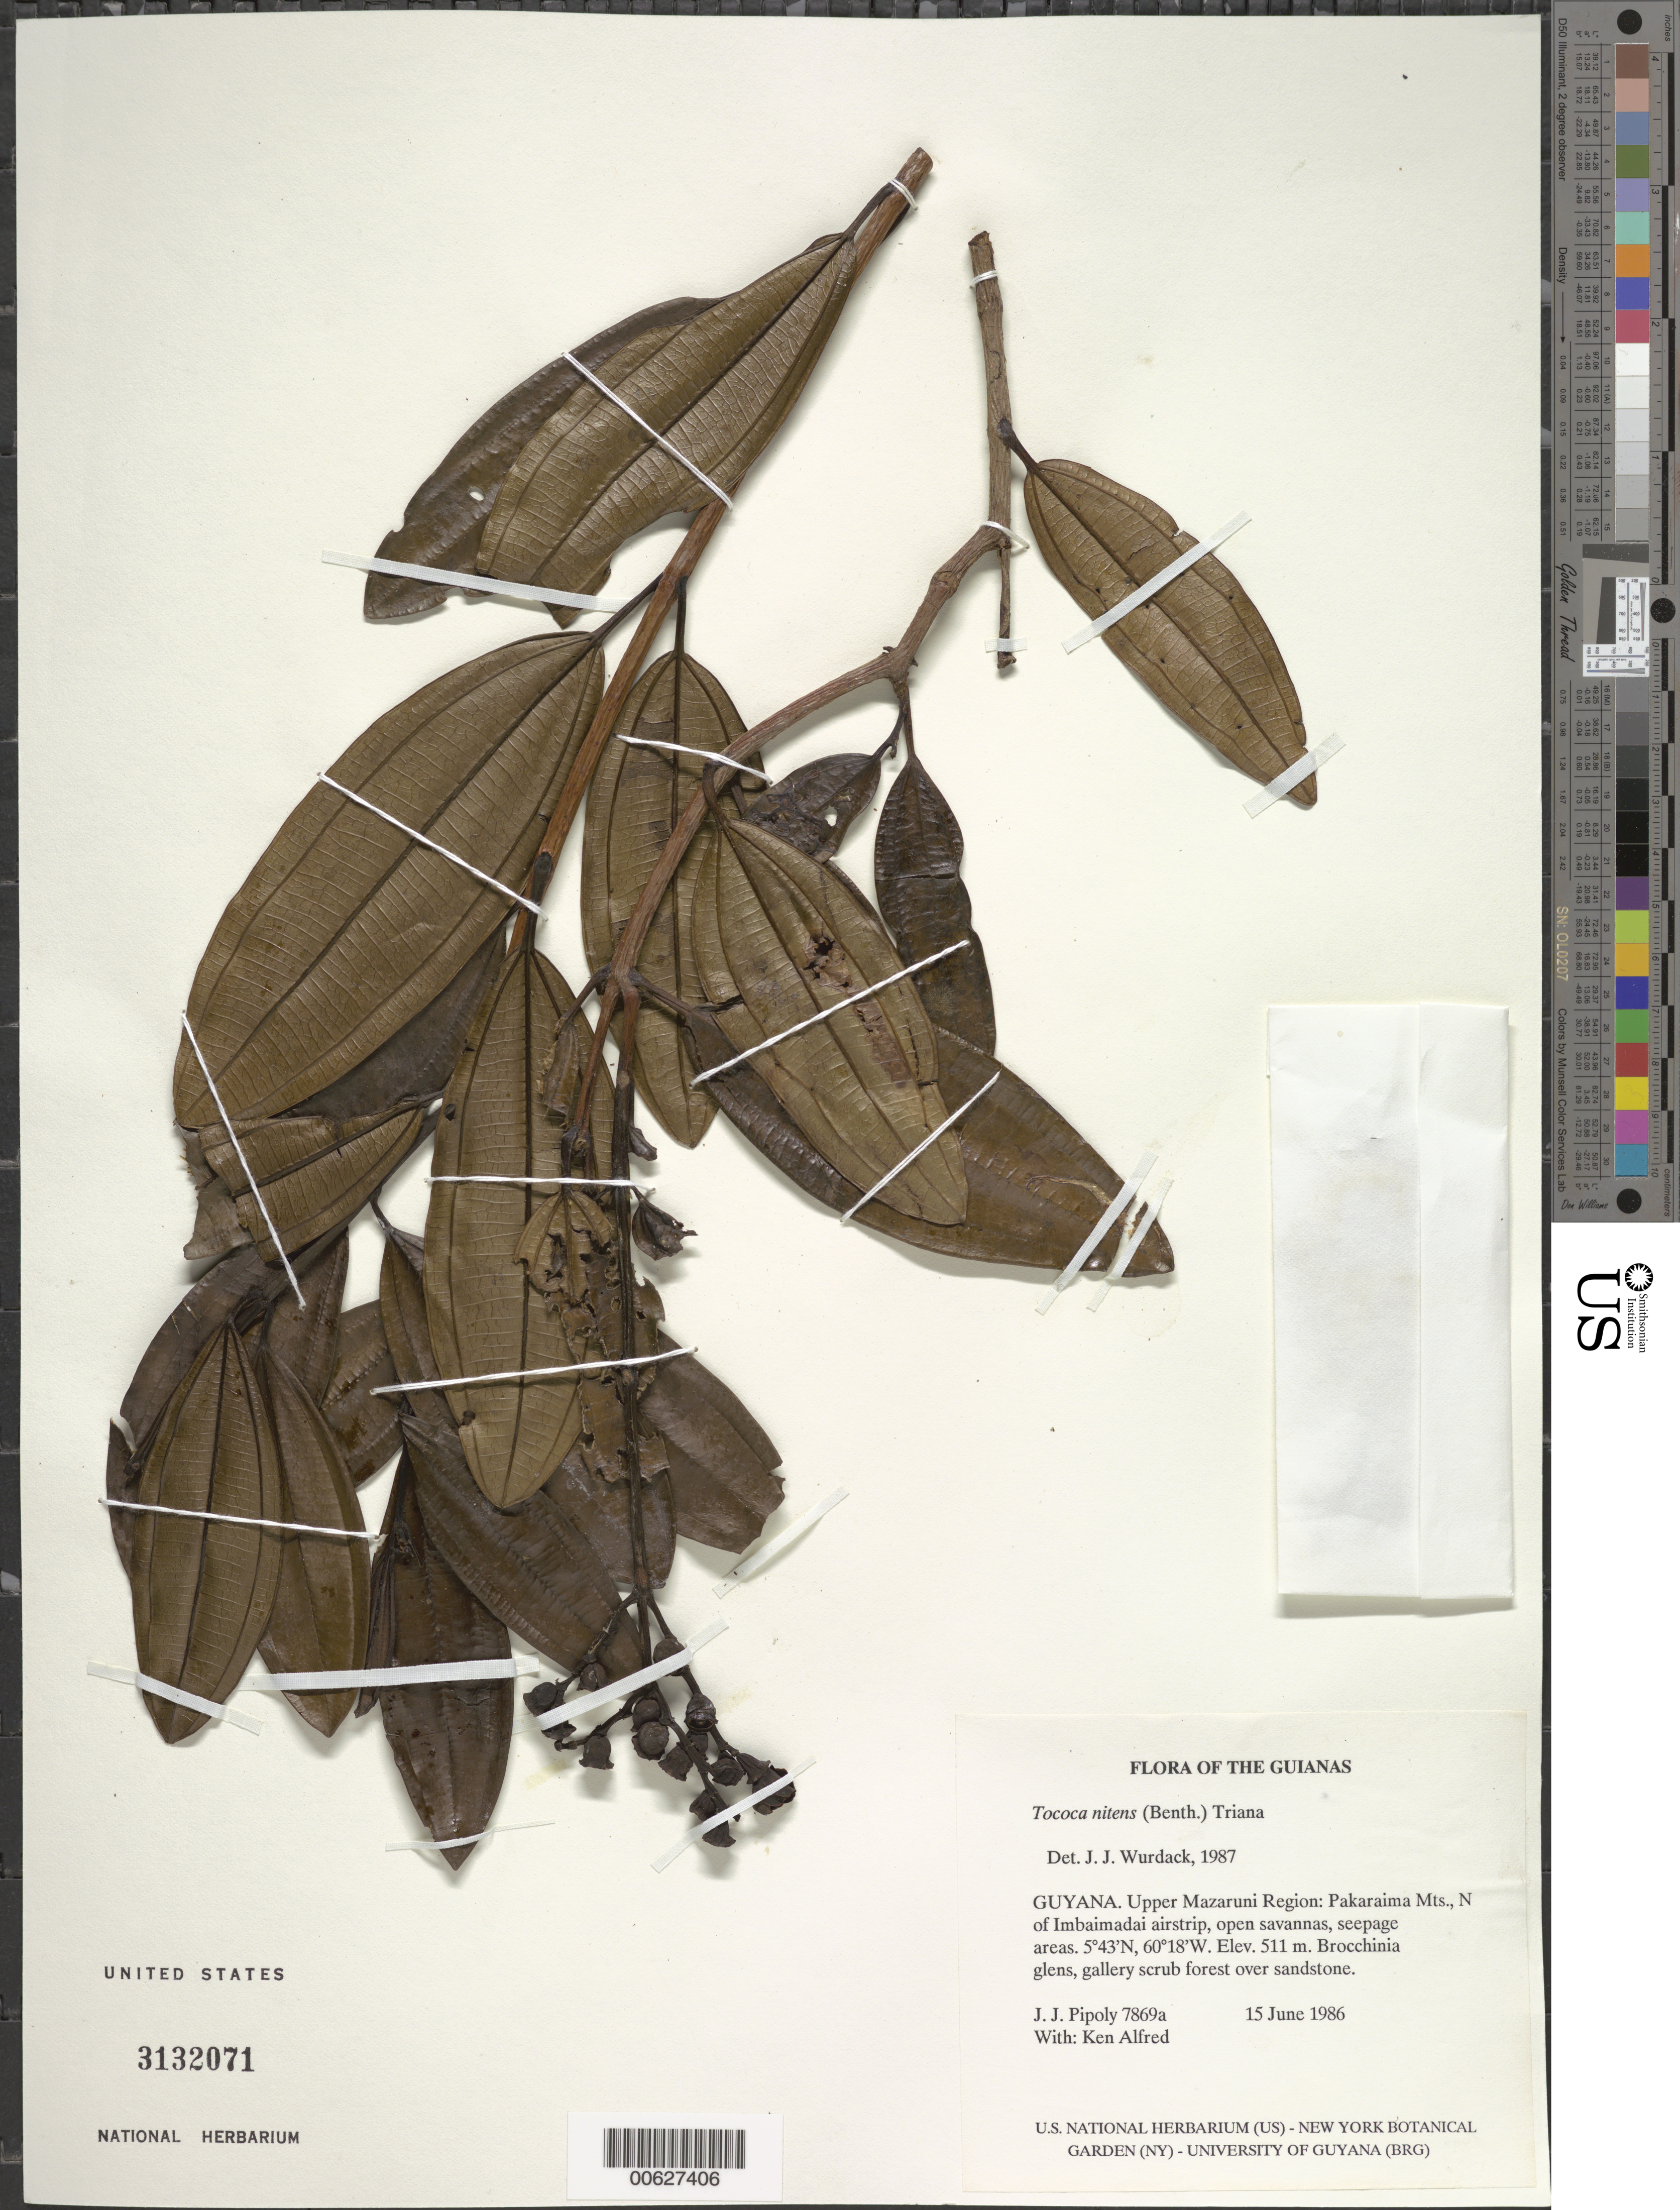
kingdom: Plantae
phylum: Tracheophyta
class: Magnoliopsida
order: Myrtales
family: Melastomataceae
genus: Tococa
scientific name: Tococa nitens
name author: (Benth.) Triana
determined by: Wurdack, John J., (US), US (UNITED STATES)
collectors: J. J. Pipoly & K. Alfred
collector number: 7869 a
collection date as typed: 15 June 1986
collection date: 1986-06-15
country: Guyana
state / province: Cuyuni-Mazaruni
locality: Pakaraima Mts., N of Imbaimadai airstrip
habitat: Open savannas, seepage areas, Brocchinia glens, gallery scrub forest over sandstone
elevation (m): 511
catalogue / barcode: US 3232071